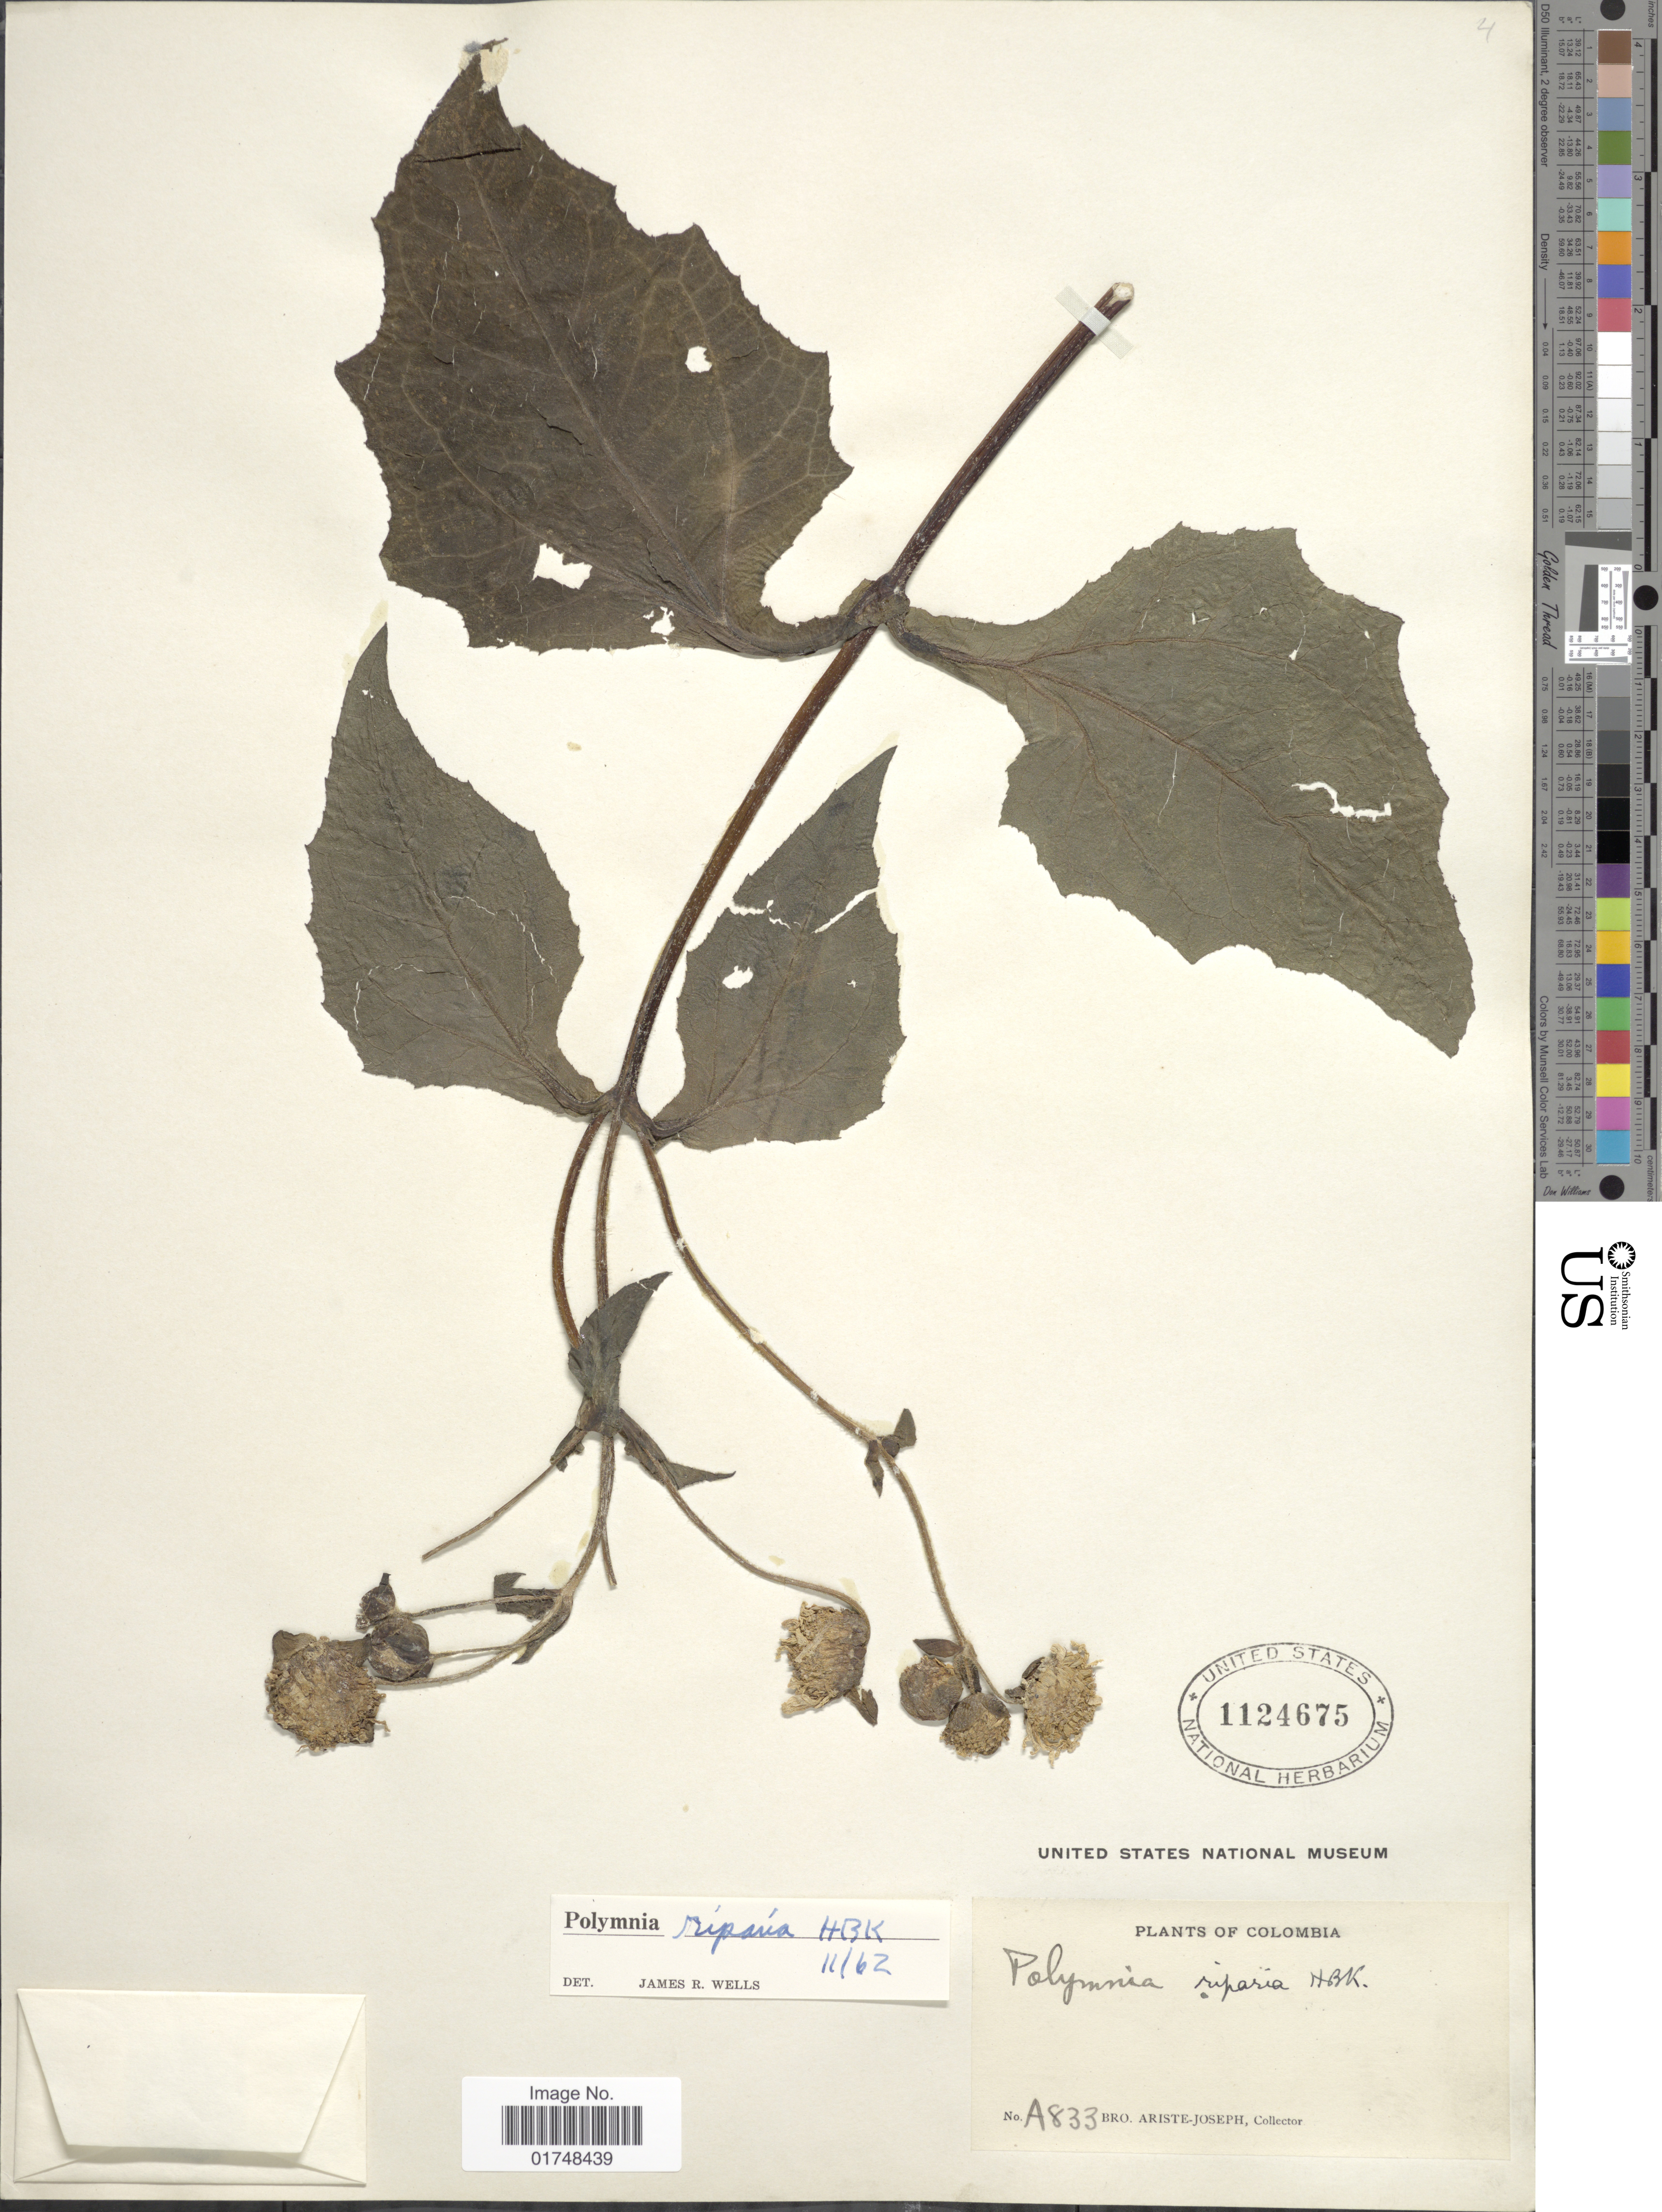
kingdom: Plantae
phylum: Tracheophyta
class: Magnoliopsida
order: Asterales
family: Asteraceae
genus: Smallanthus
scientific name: Smallanthus riparius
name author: (Kunth) H. Rob.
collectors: Bro. Ariste-Joseph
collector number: A833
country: Colombia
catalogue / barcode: US 1124675